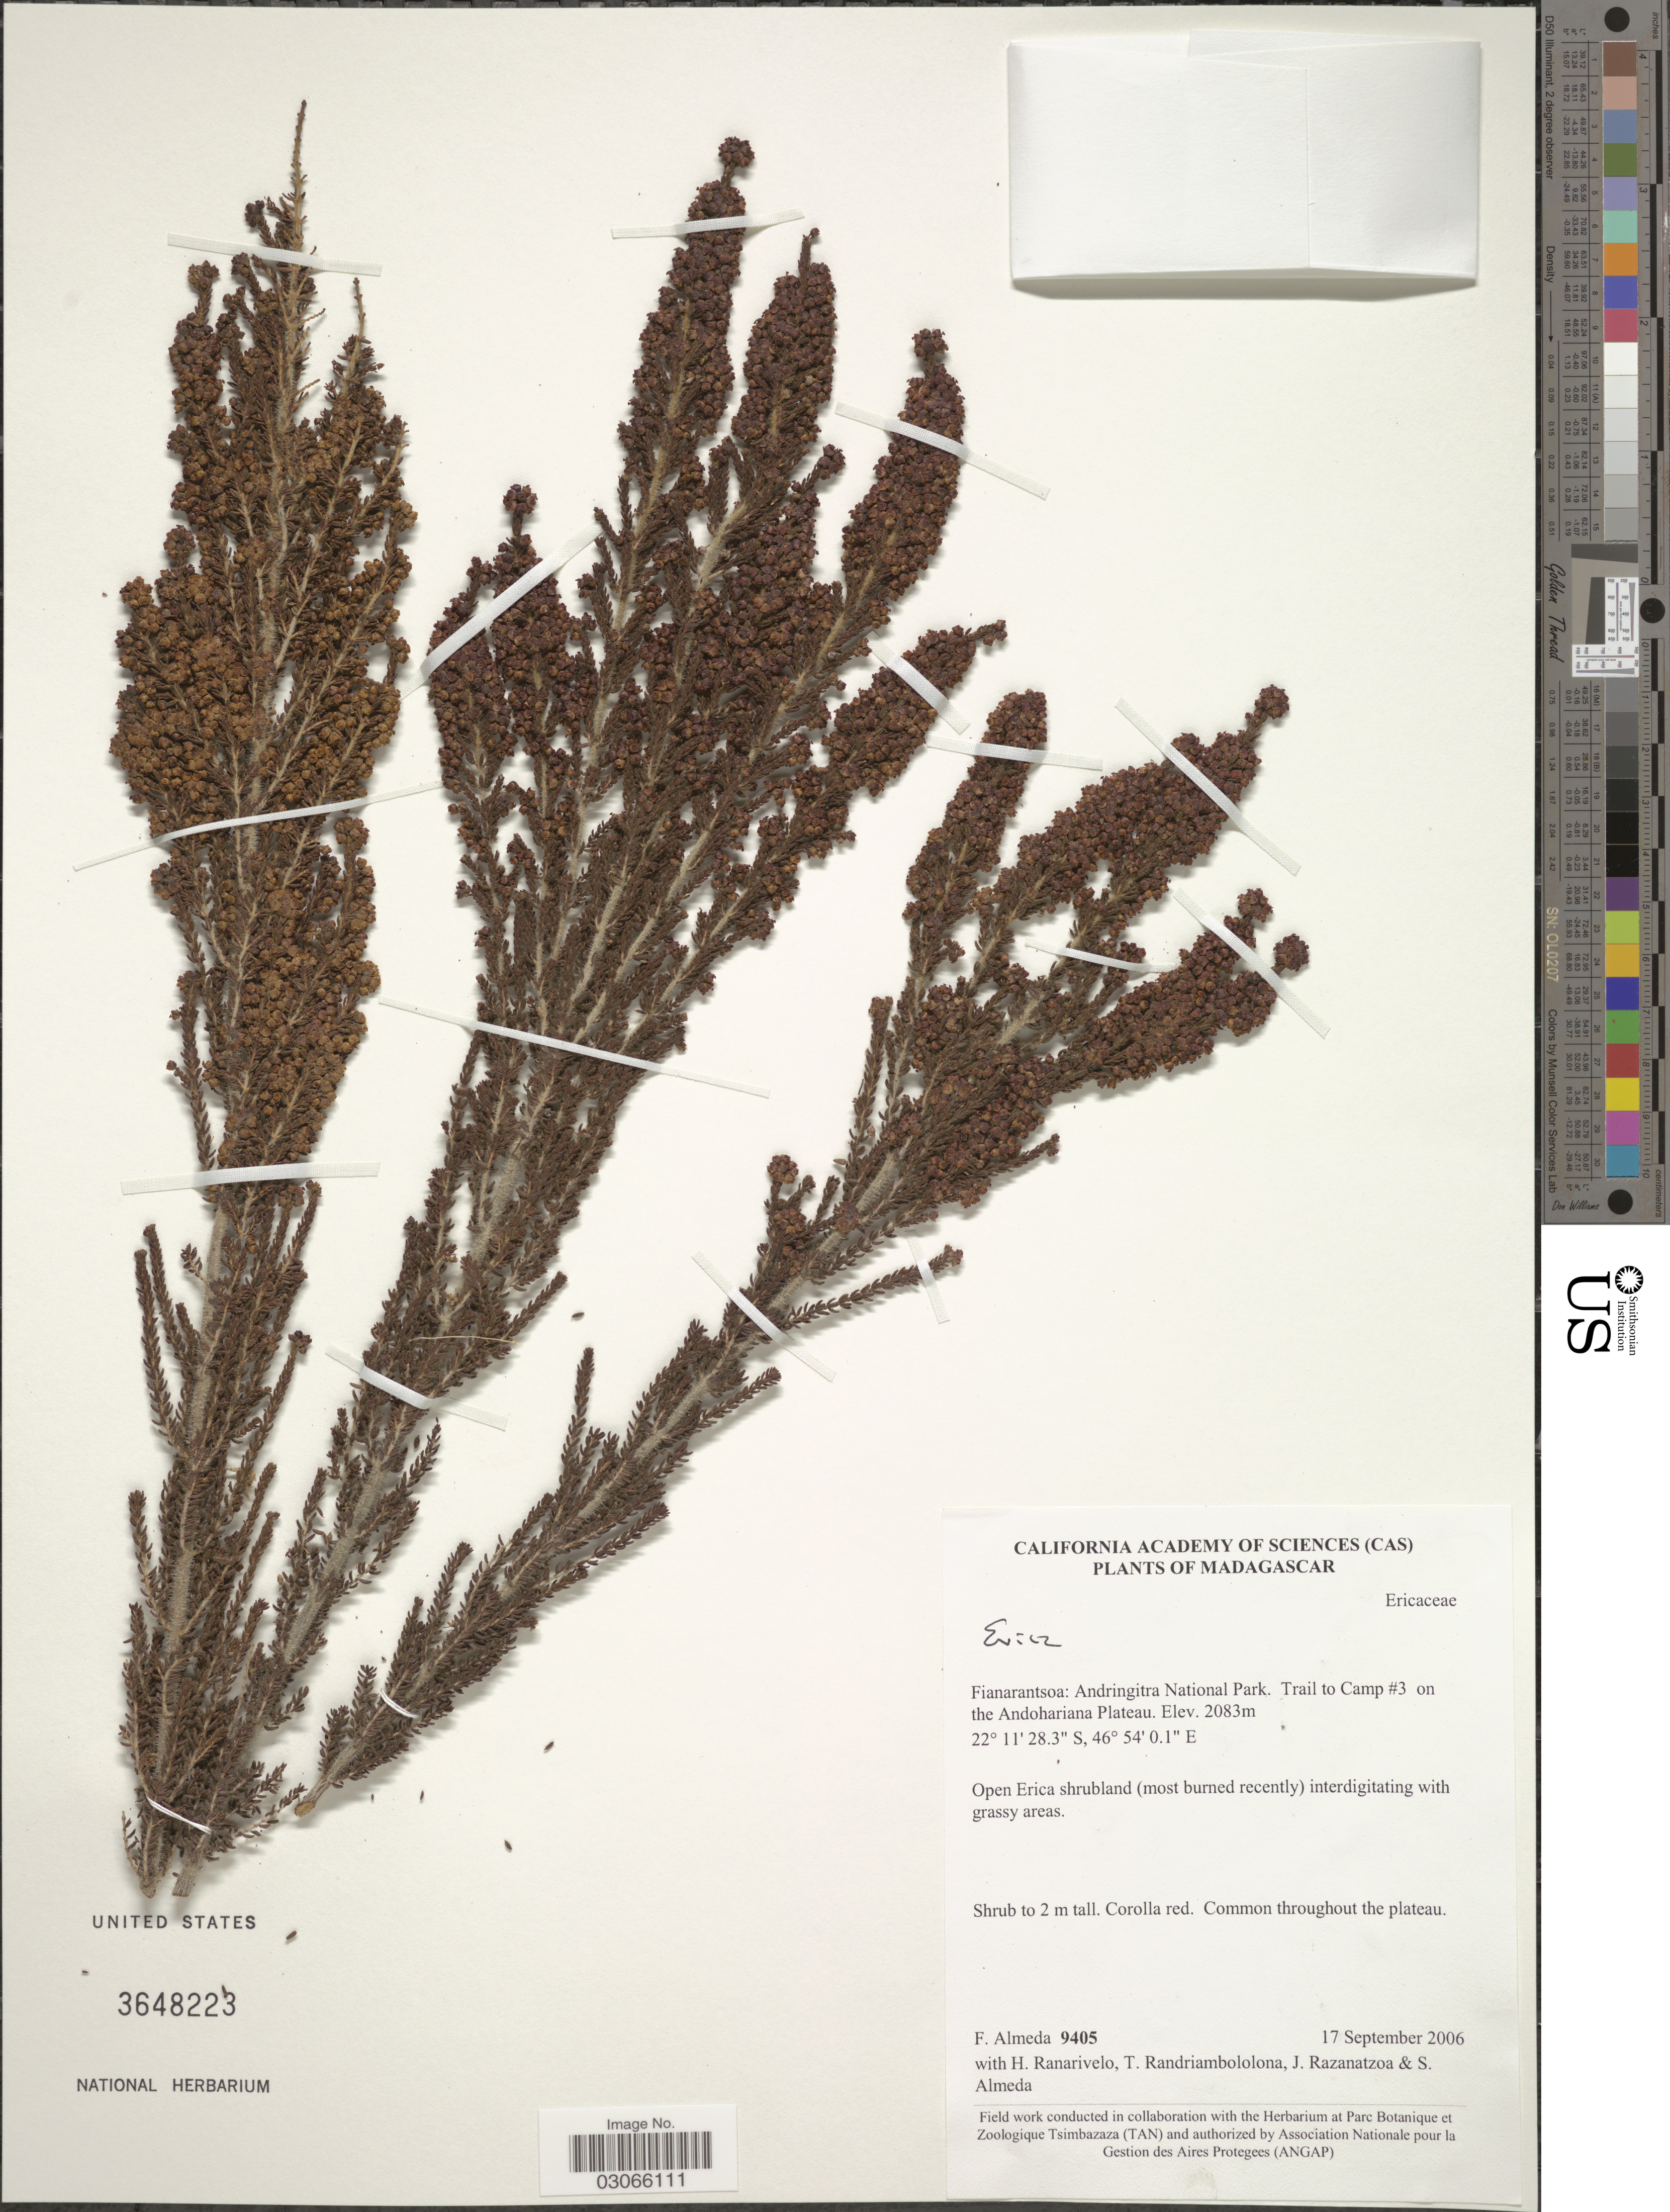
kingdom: Plantae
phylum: Tracheophyta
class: Magnoliopsida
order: Ericales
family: Ericaceae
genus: Erica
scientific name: Erica sp.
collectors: F. Almeda, H. Ranarivelo, T. Randriambololona, J. Razanatzoa & S. Almeda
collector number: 9405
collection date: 2006-09-17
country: Madagascar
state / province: Haute Matsiatra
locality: Andringitra National Park. Trail to Camp #3 on the Andohariana Plateau.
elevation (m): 2083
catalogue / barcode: US 3648223